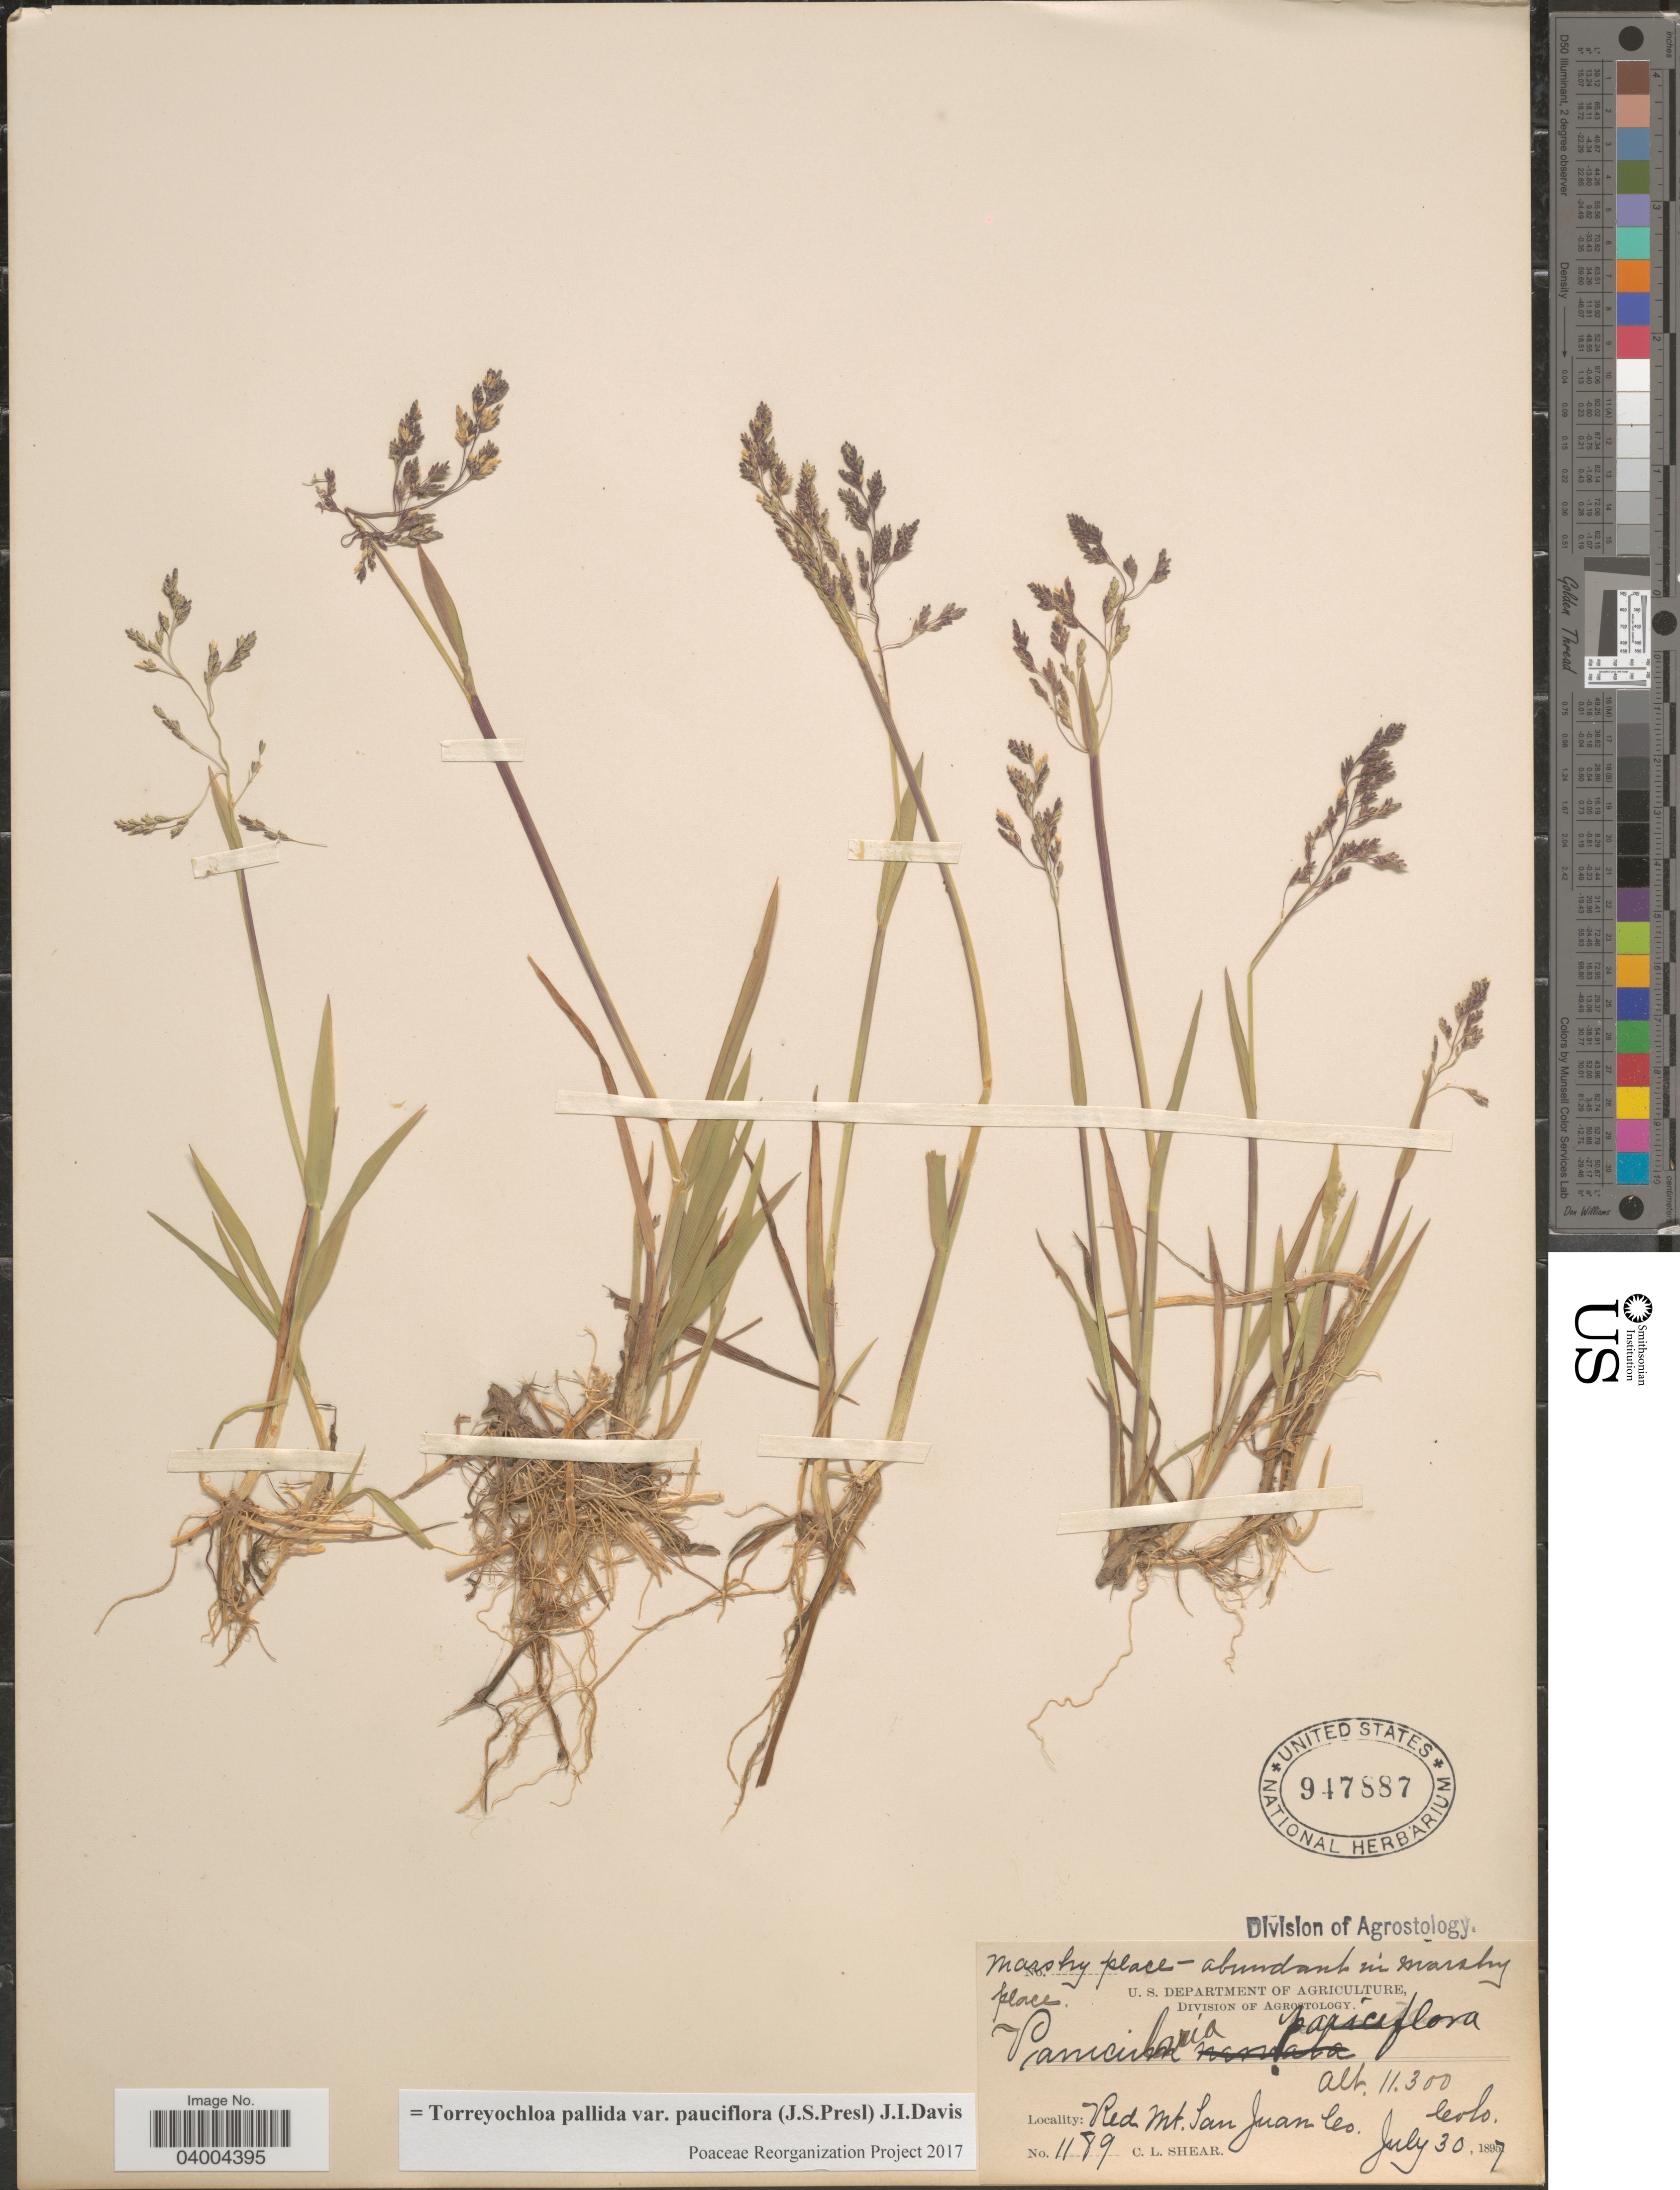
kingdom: Plantae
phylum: Tracheophyta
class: Liliopsida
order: Poales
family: Poaceae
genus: Torreyochloa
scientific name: Torreyochloa pallida var. pauciflora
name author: (J. Presl) J.I. Davis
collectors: C. L. Shear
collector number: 1189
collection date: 1897-07-30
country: United States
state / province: Colorado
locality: Red mt. San Juan Co.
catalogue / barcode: US 947887